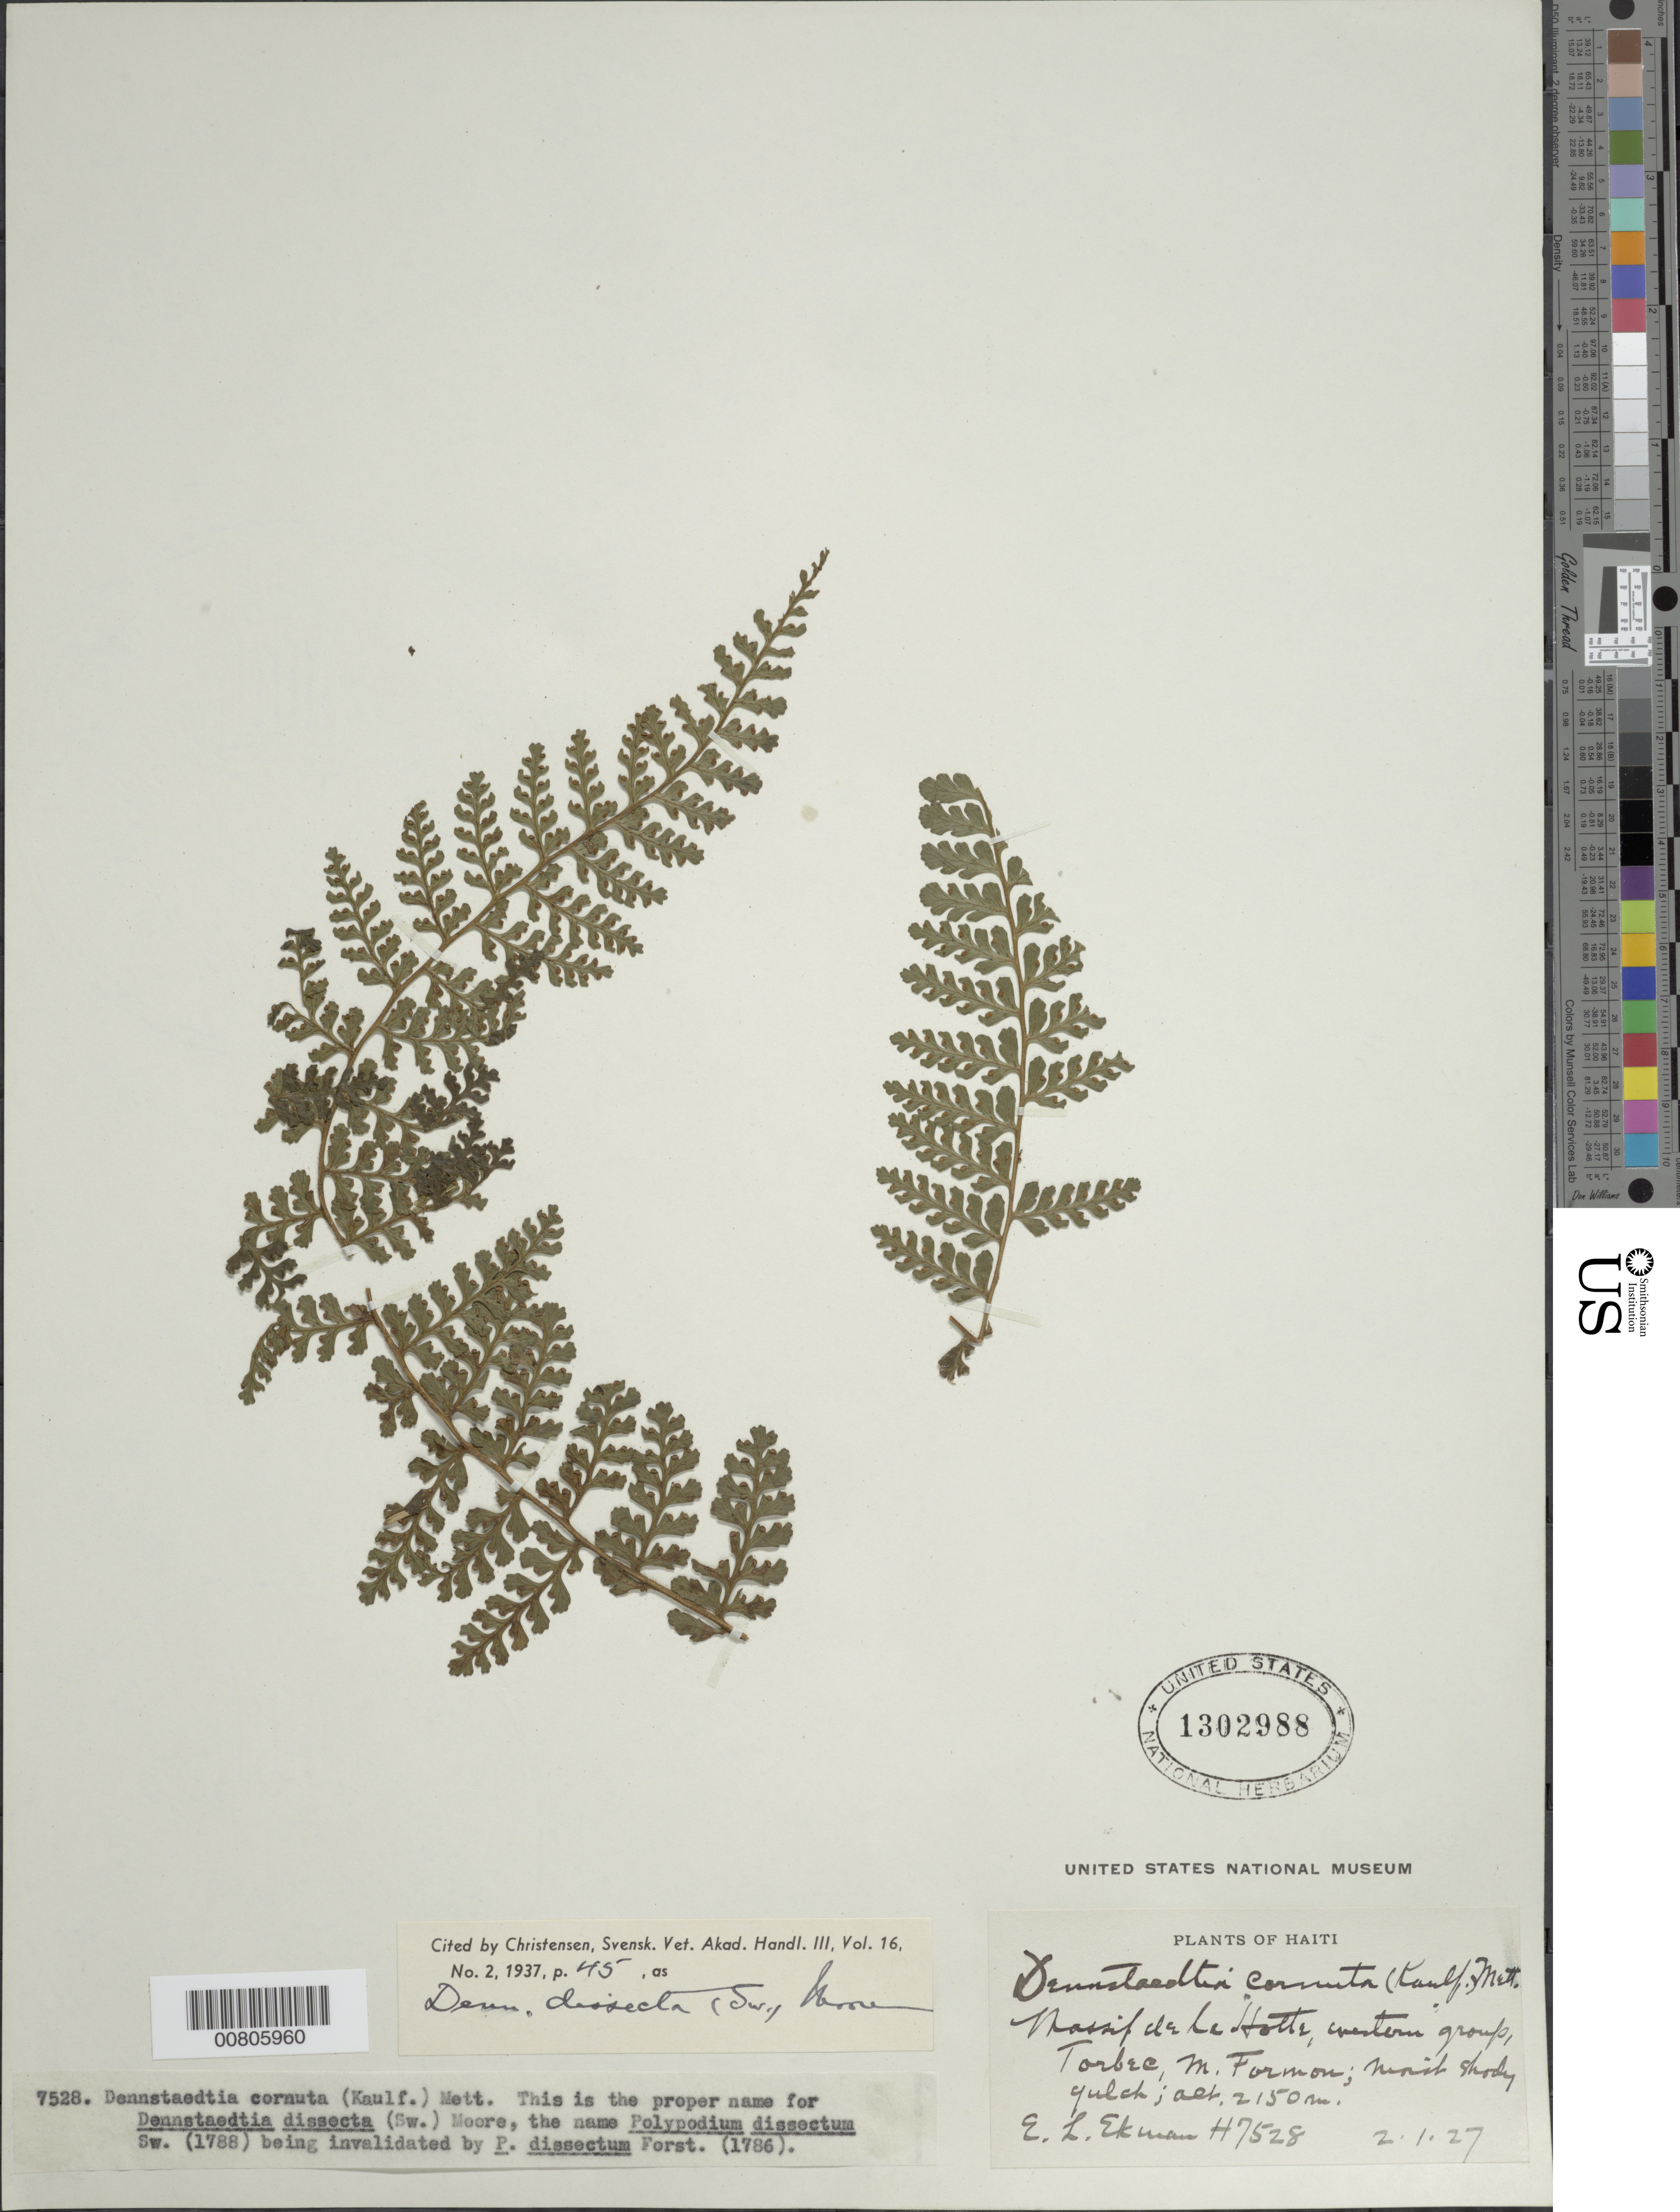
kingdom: Plantae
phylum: Tracheophyta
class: Polypodiopsida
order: Polypodiales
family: Dennstaedtiaceae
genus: Dennstaedtia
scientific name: Dennstaedtia cornuta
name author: (Kaulf.) Mett.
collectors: E. L. Ekman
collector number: H 7528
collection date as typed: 02 Jan 1927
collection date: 1927-01-02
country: Haiti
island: Hispaniola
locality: Massif de la Hotte, western group, Torbec, M. Forman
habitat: Moist shady gulch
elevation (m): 2150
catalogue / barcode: US 1302988